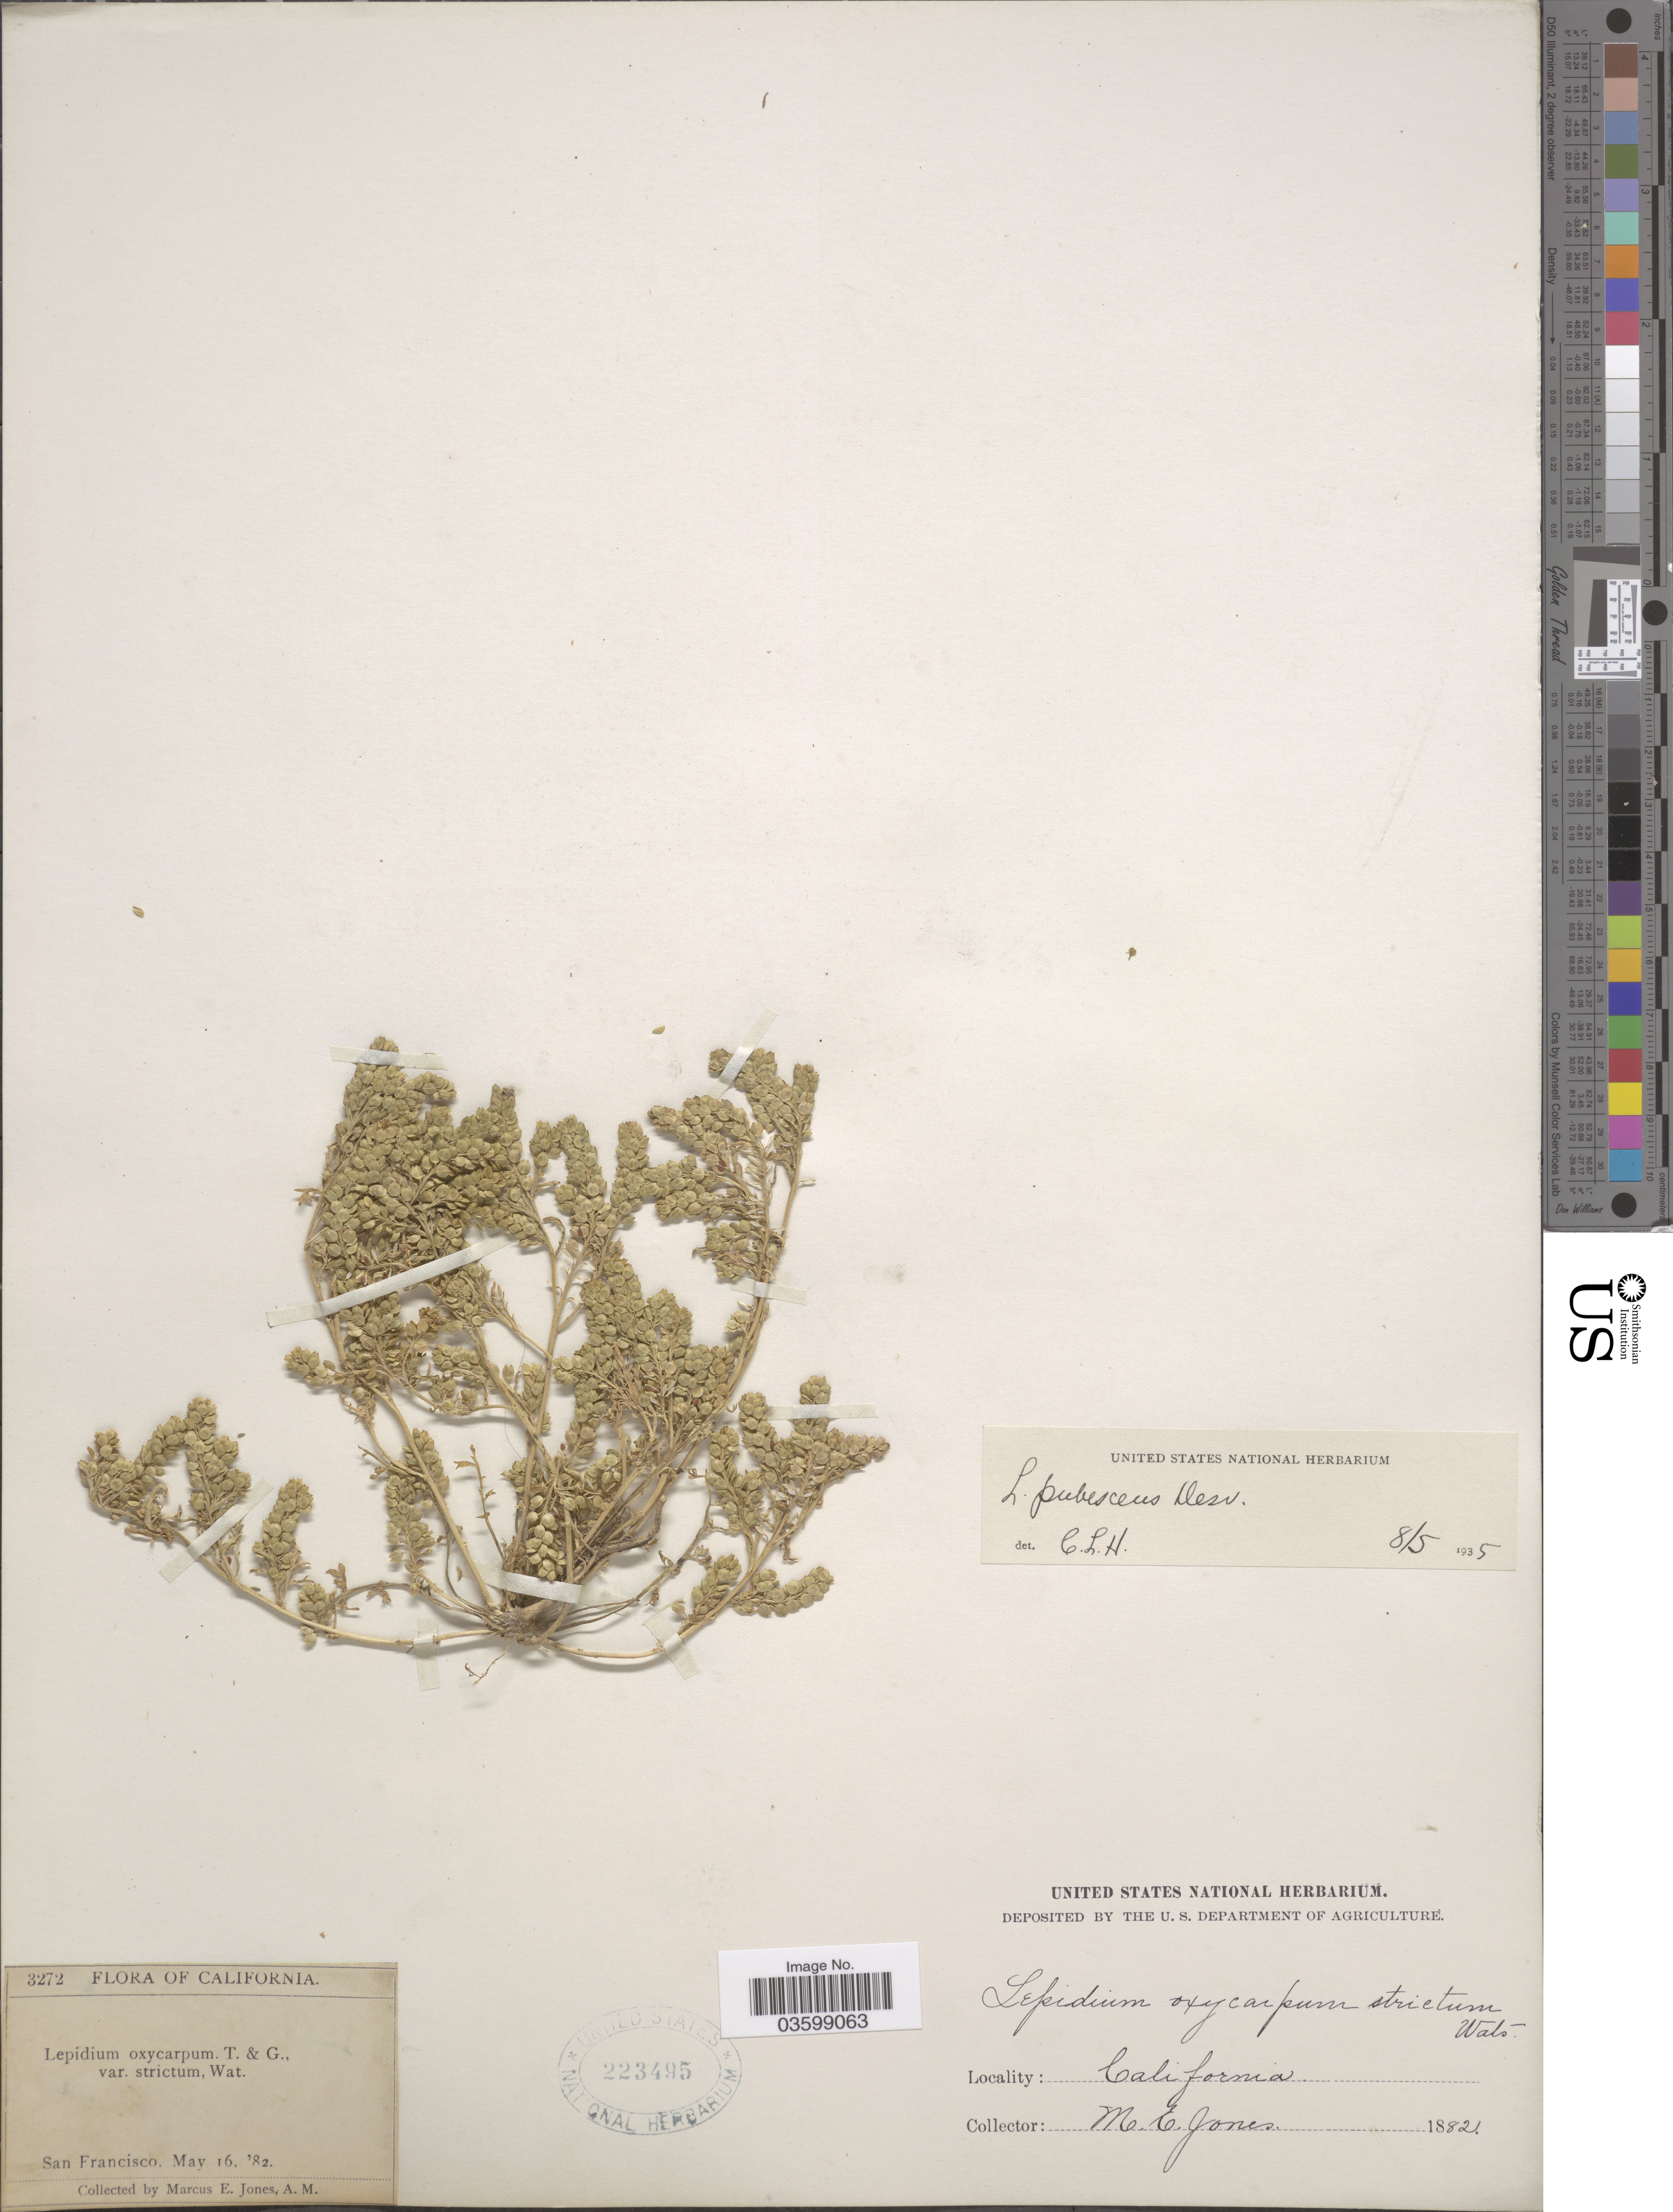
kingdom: Plantae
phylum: Tracheophyta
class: Magnoliopsida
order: Brassicales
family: Brassicaceae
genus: Lepidium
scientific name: Lepidium strictum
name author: (S. Watson) Rattan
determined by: Al-Shehbaz, I. A., (MO), Missouri Botanical Garden (UNITED STATES)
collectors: M. E. Jones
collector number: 3272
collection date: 1882-05-16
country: United States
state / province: California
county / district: San Francisco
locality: San Francisco.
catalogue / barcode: US 223495